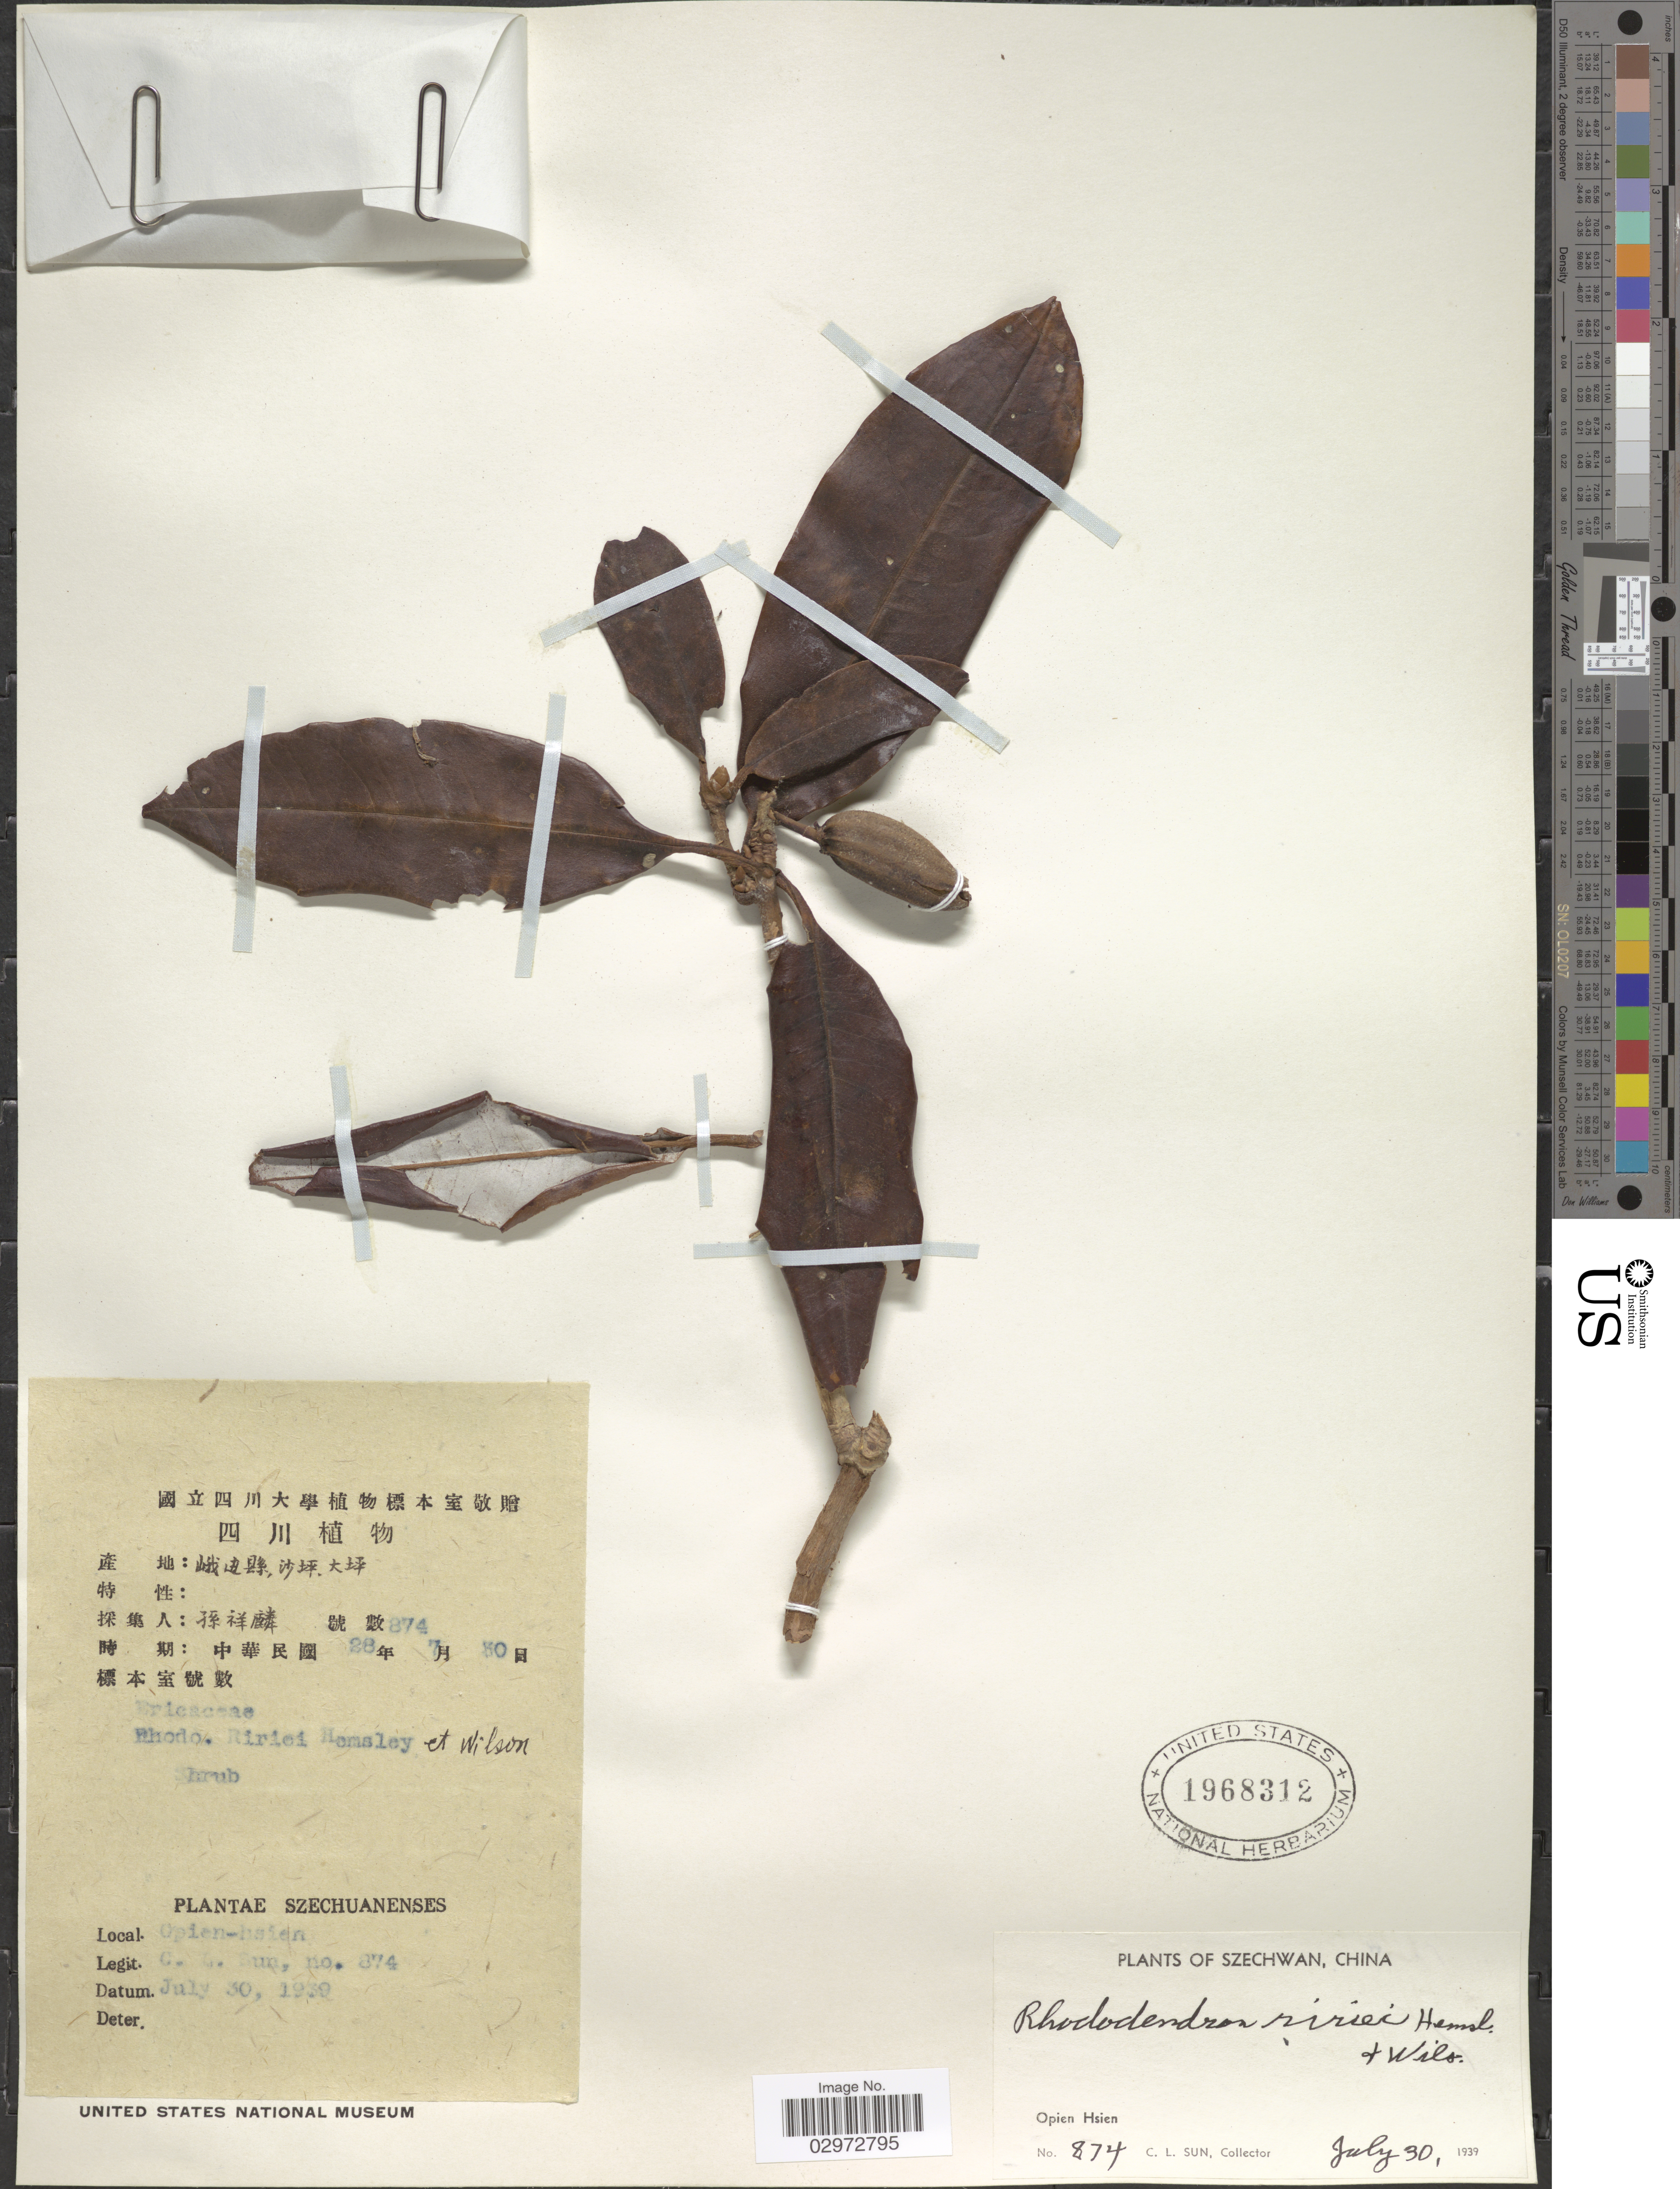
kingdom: Plantae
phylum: Tracheophyta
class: Magnoliopsida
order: Ericales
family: Ericaceae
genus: Rhododendron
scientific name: Rhododendron ririei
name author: Hemsl. & E.H. Wilson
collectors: C. Sun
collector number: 874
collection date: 1939-07-30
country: China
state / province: Sichuan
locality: Szechwan. Opien Hsien.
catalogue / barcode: US 1968312